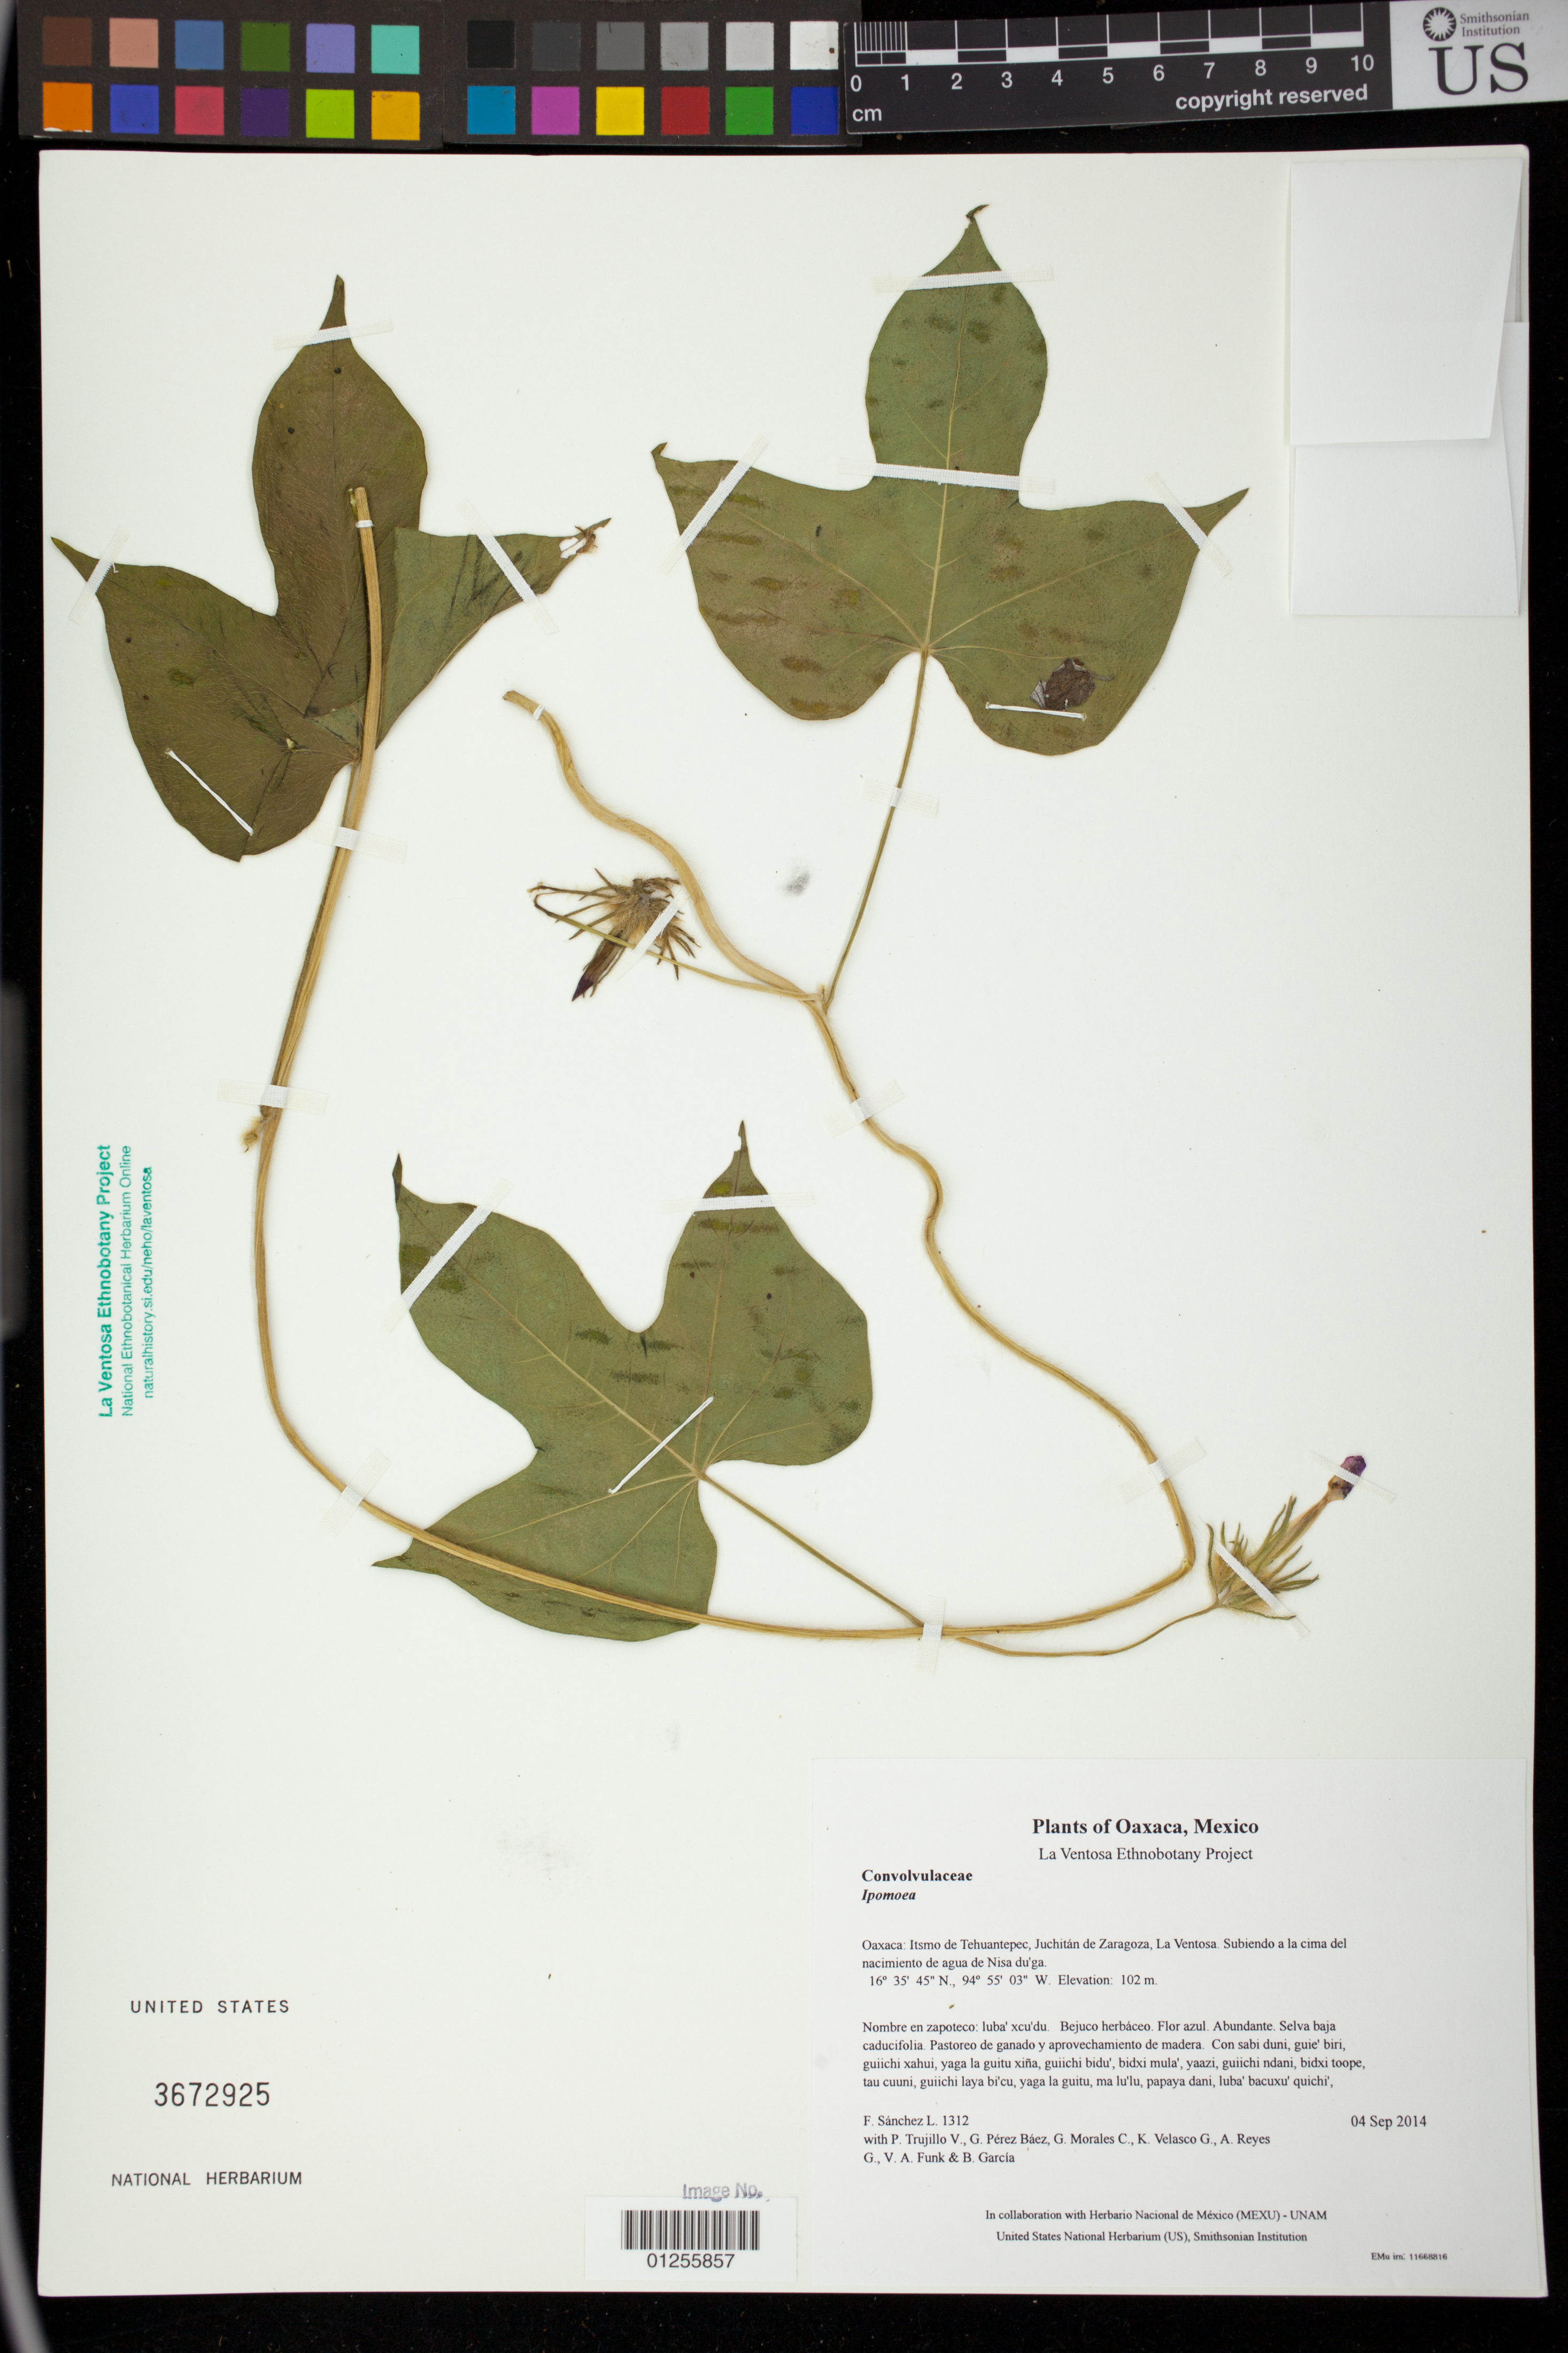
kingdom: Plantae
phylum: Tracheophyta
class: Magnoliopsida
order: Solanales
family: Convolvulaceae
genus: Ipomoea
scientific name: Ipomoea nil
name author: (L.) Roth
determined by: Velasco G., Kenia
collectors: F. Sánchez L., P. Trujillo V., G. Pérez Báez, G. Morales C., K. Velasco G., A. Reyes G., V. Funk & B. García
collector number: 1312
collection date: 2014-09-04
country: Mexico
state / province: Oaxaca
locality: Itsmo de Tehuantepec, Juchitán de Zaragoza, La Ventosa. Subiendo a la cima del nacimiento de agua de Nisa du'ga.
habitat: Selva baja caducifolia. Pastoreo de ganado y aprovechamiento de madera.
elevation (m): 102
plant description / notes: MEXU, US; Luba'. Guie' asul. Stale.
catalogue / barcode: US 3672925